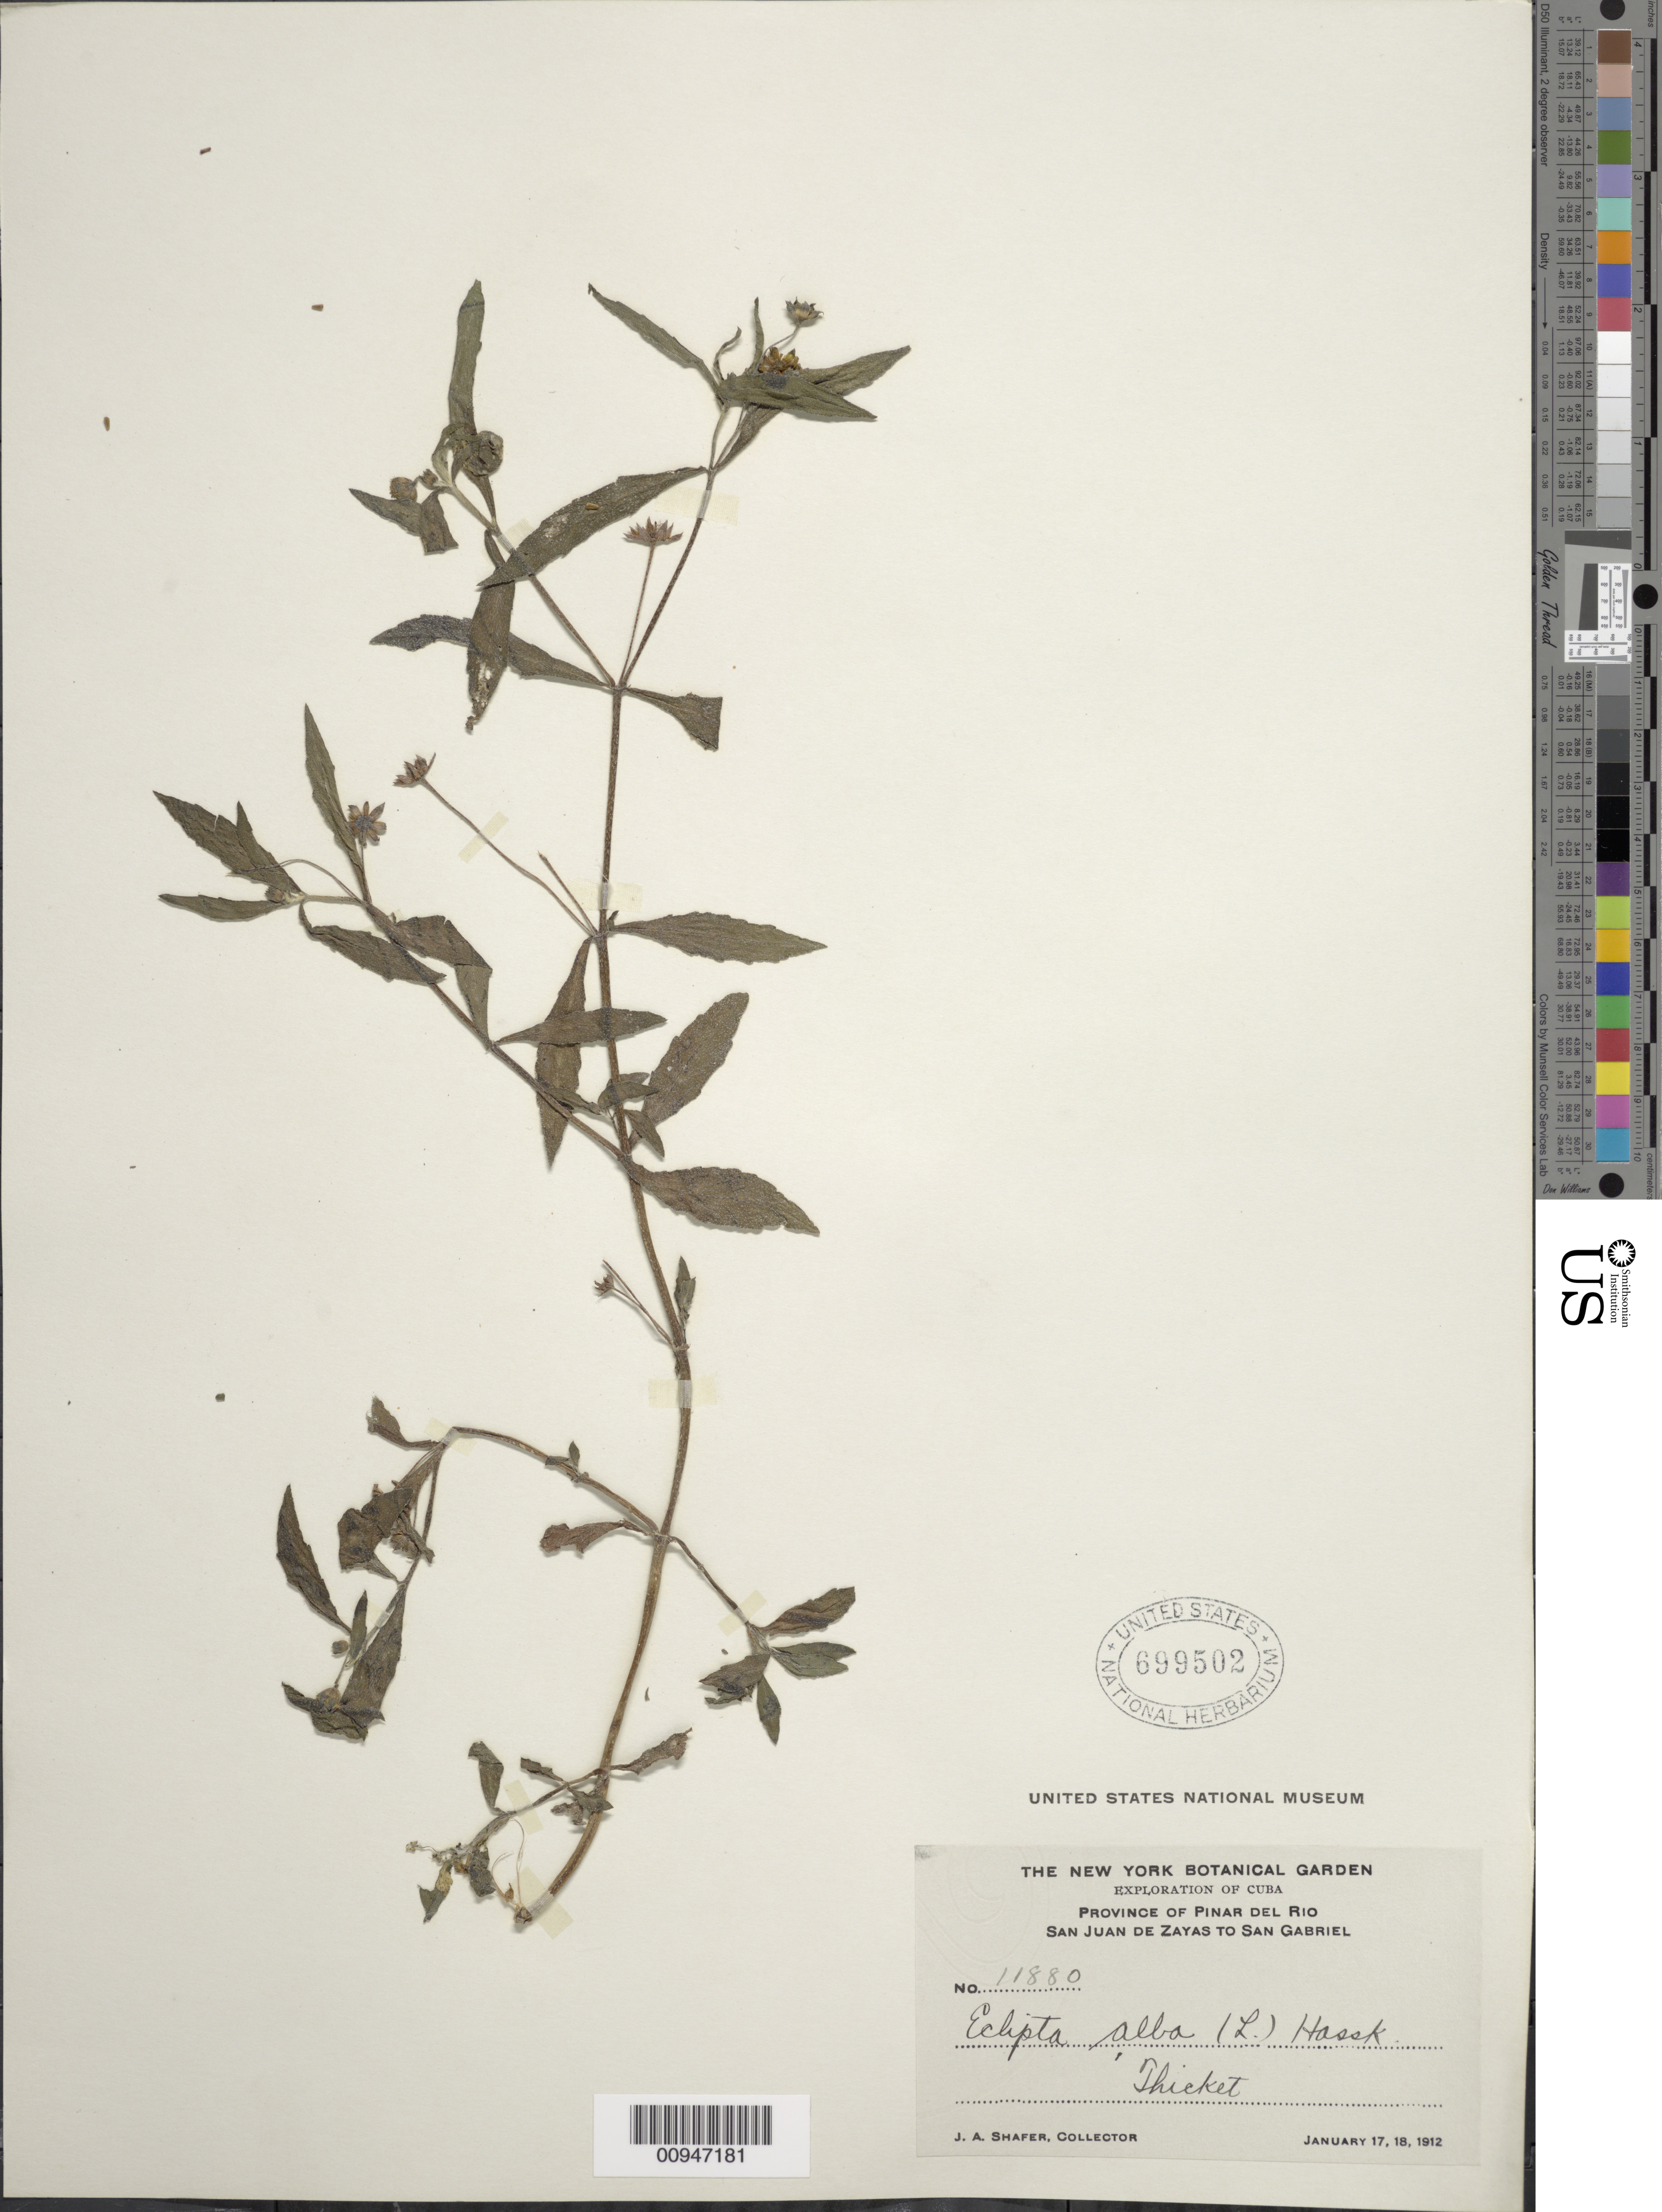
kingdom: Plantae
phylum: Tracheophyta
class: Magnoliopsida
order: Asterales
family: Asteraceae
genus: Eclipta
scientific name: Eclipta prostrata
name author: (L.) L.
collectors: J. A. Shafer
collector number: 11880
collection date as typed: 17 Jan 1912 to 18 Jan 1912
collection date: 1912-01-17/1912-01-18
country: Cuba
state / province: Pinar del Rio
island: Cuba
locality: San Juan de Zayas to San Gabriel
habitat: Thicket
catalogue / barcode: US 699502